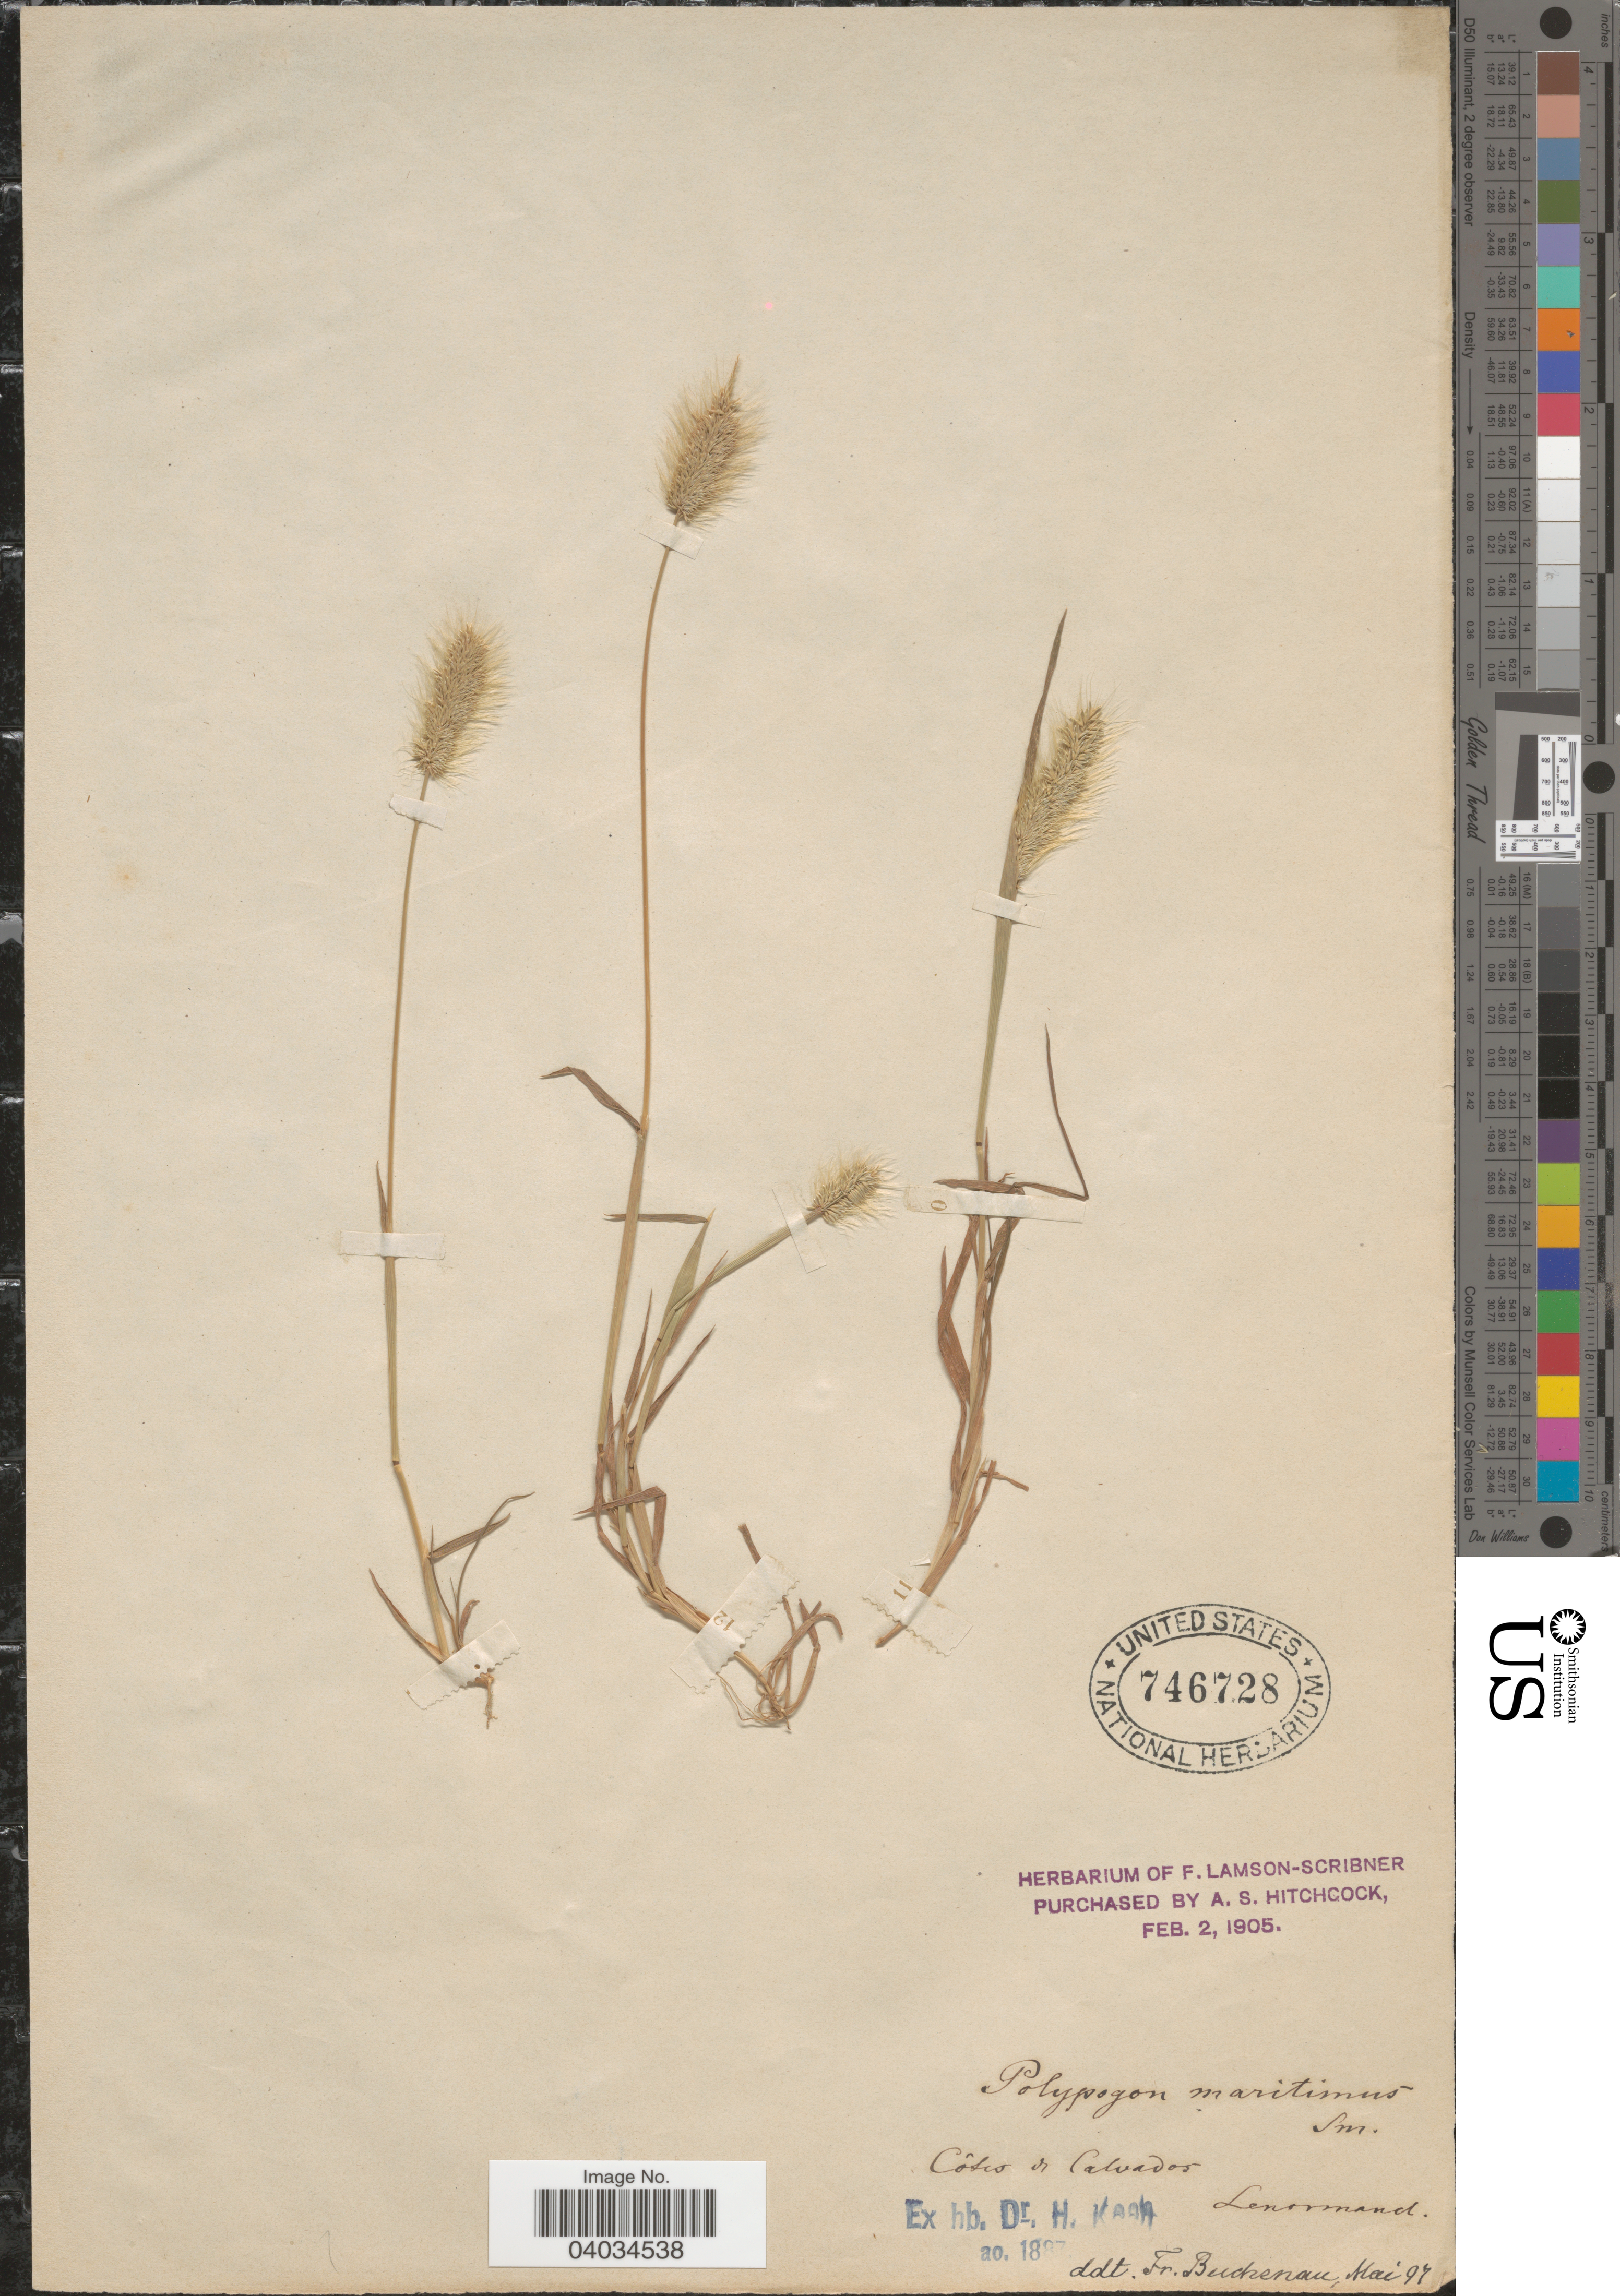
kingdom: Plantae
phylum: Tracheophyta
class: Liliopsida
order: Poales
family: Poaceae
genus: Polypogon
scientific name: Polypogon maritimus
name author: Willd.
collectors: -. Lenormand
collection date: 1897-05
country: France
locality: Côtes di Calvados.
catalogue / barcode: US 746728